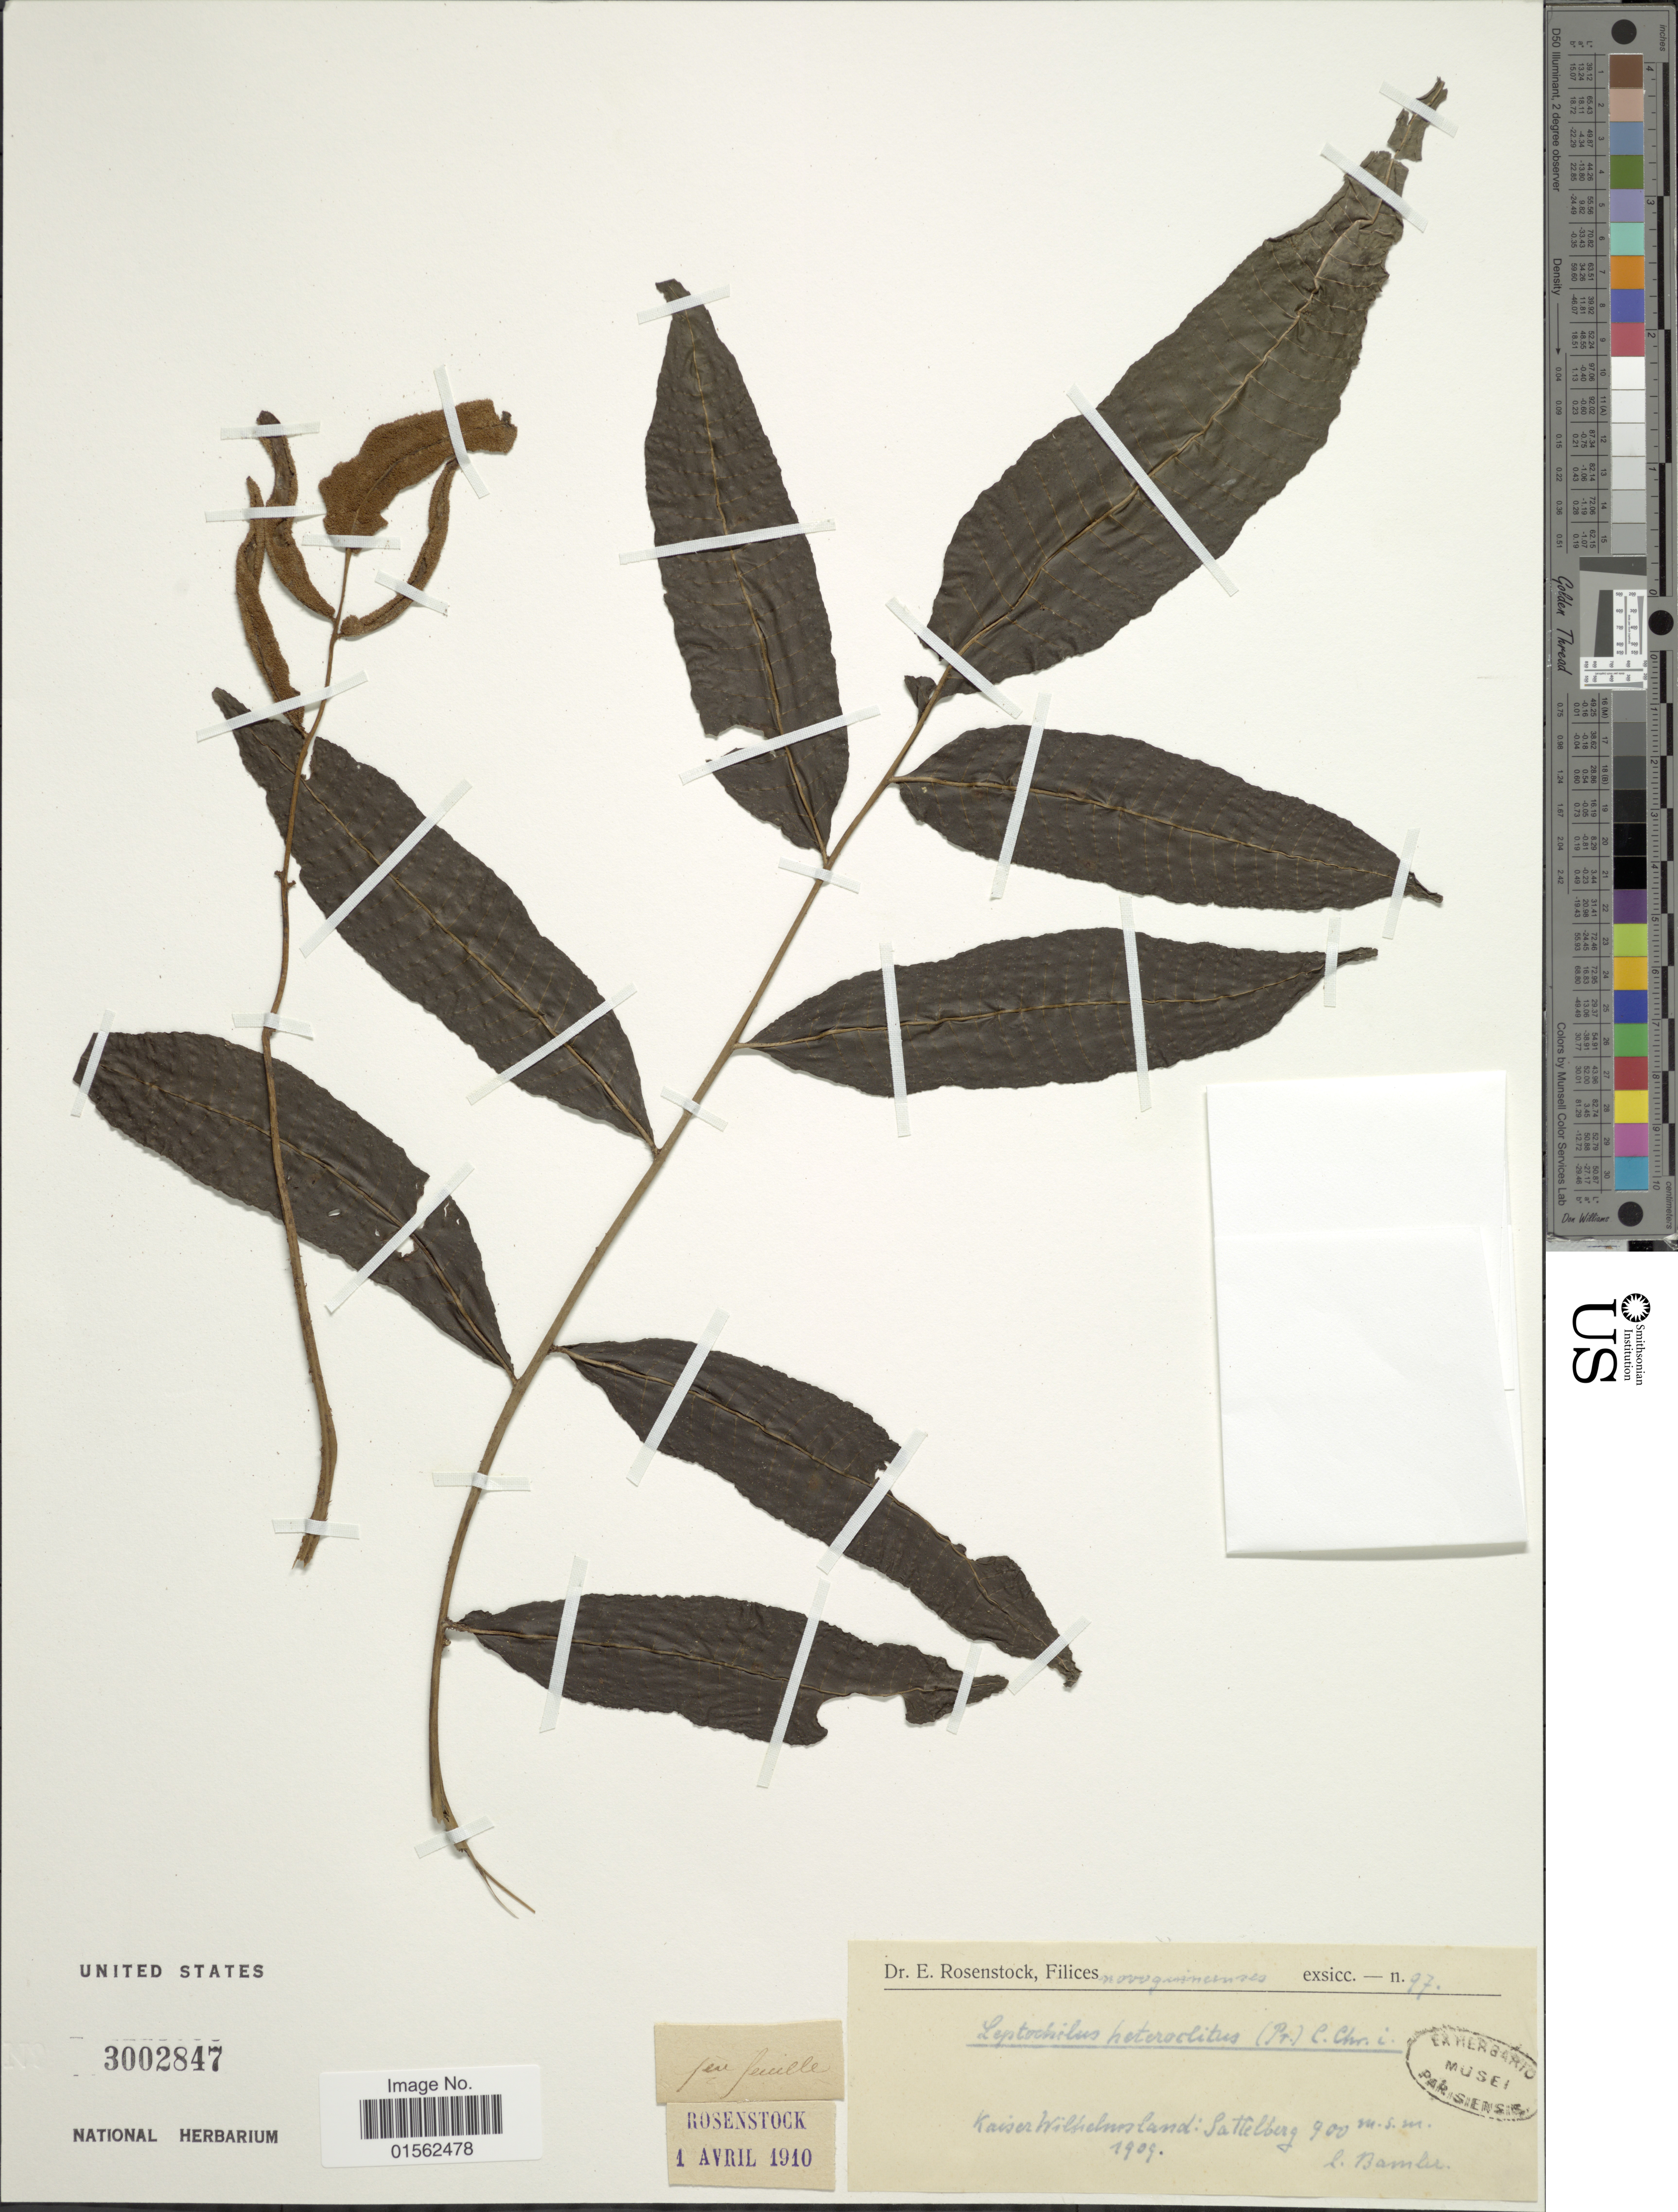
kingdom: Plantae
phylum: Tracheophyta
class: Polypodiopsida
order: Polypodiales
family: Dryopteridaceae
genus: Bolbitis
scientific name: Bolbitis heteroclita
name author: (C. Presl) Ching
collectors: Bamler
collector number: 97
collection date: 1909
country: Papua New Guinea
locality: Novuguimences, Kaiser Wilhelmdland: Sattleberg [interpreted]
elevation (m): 900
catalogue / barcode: US 3002847